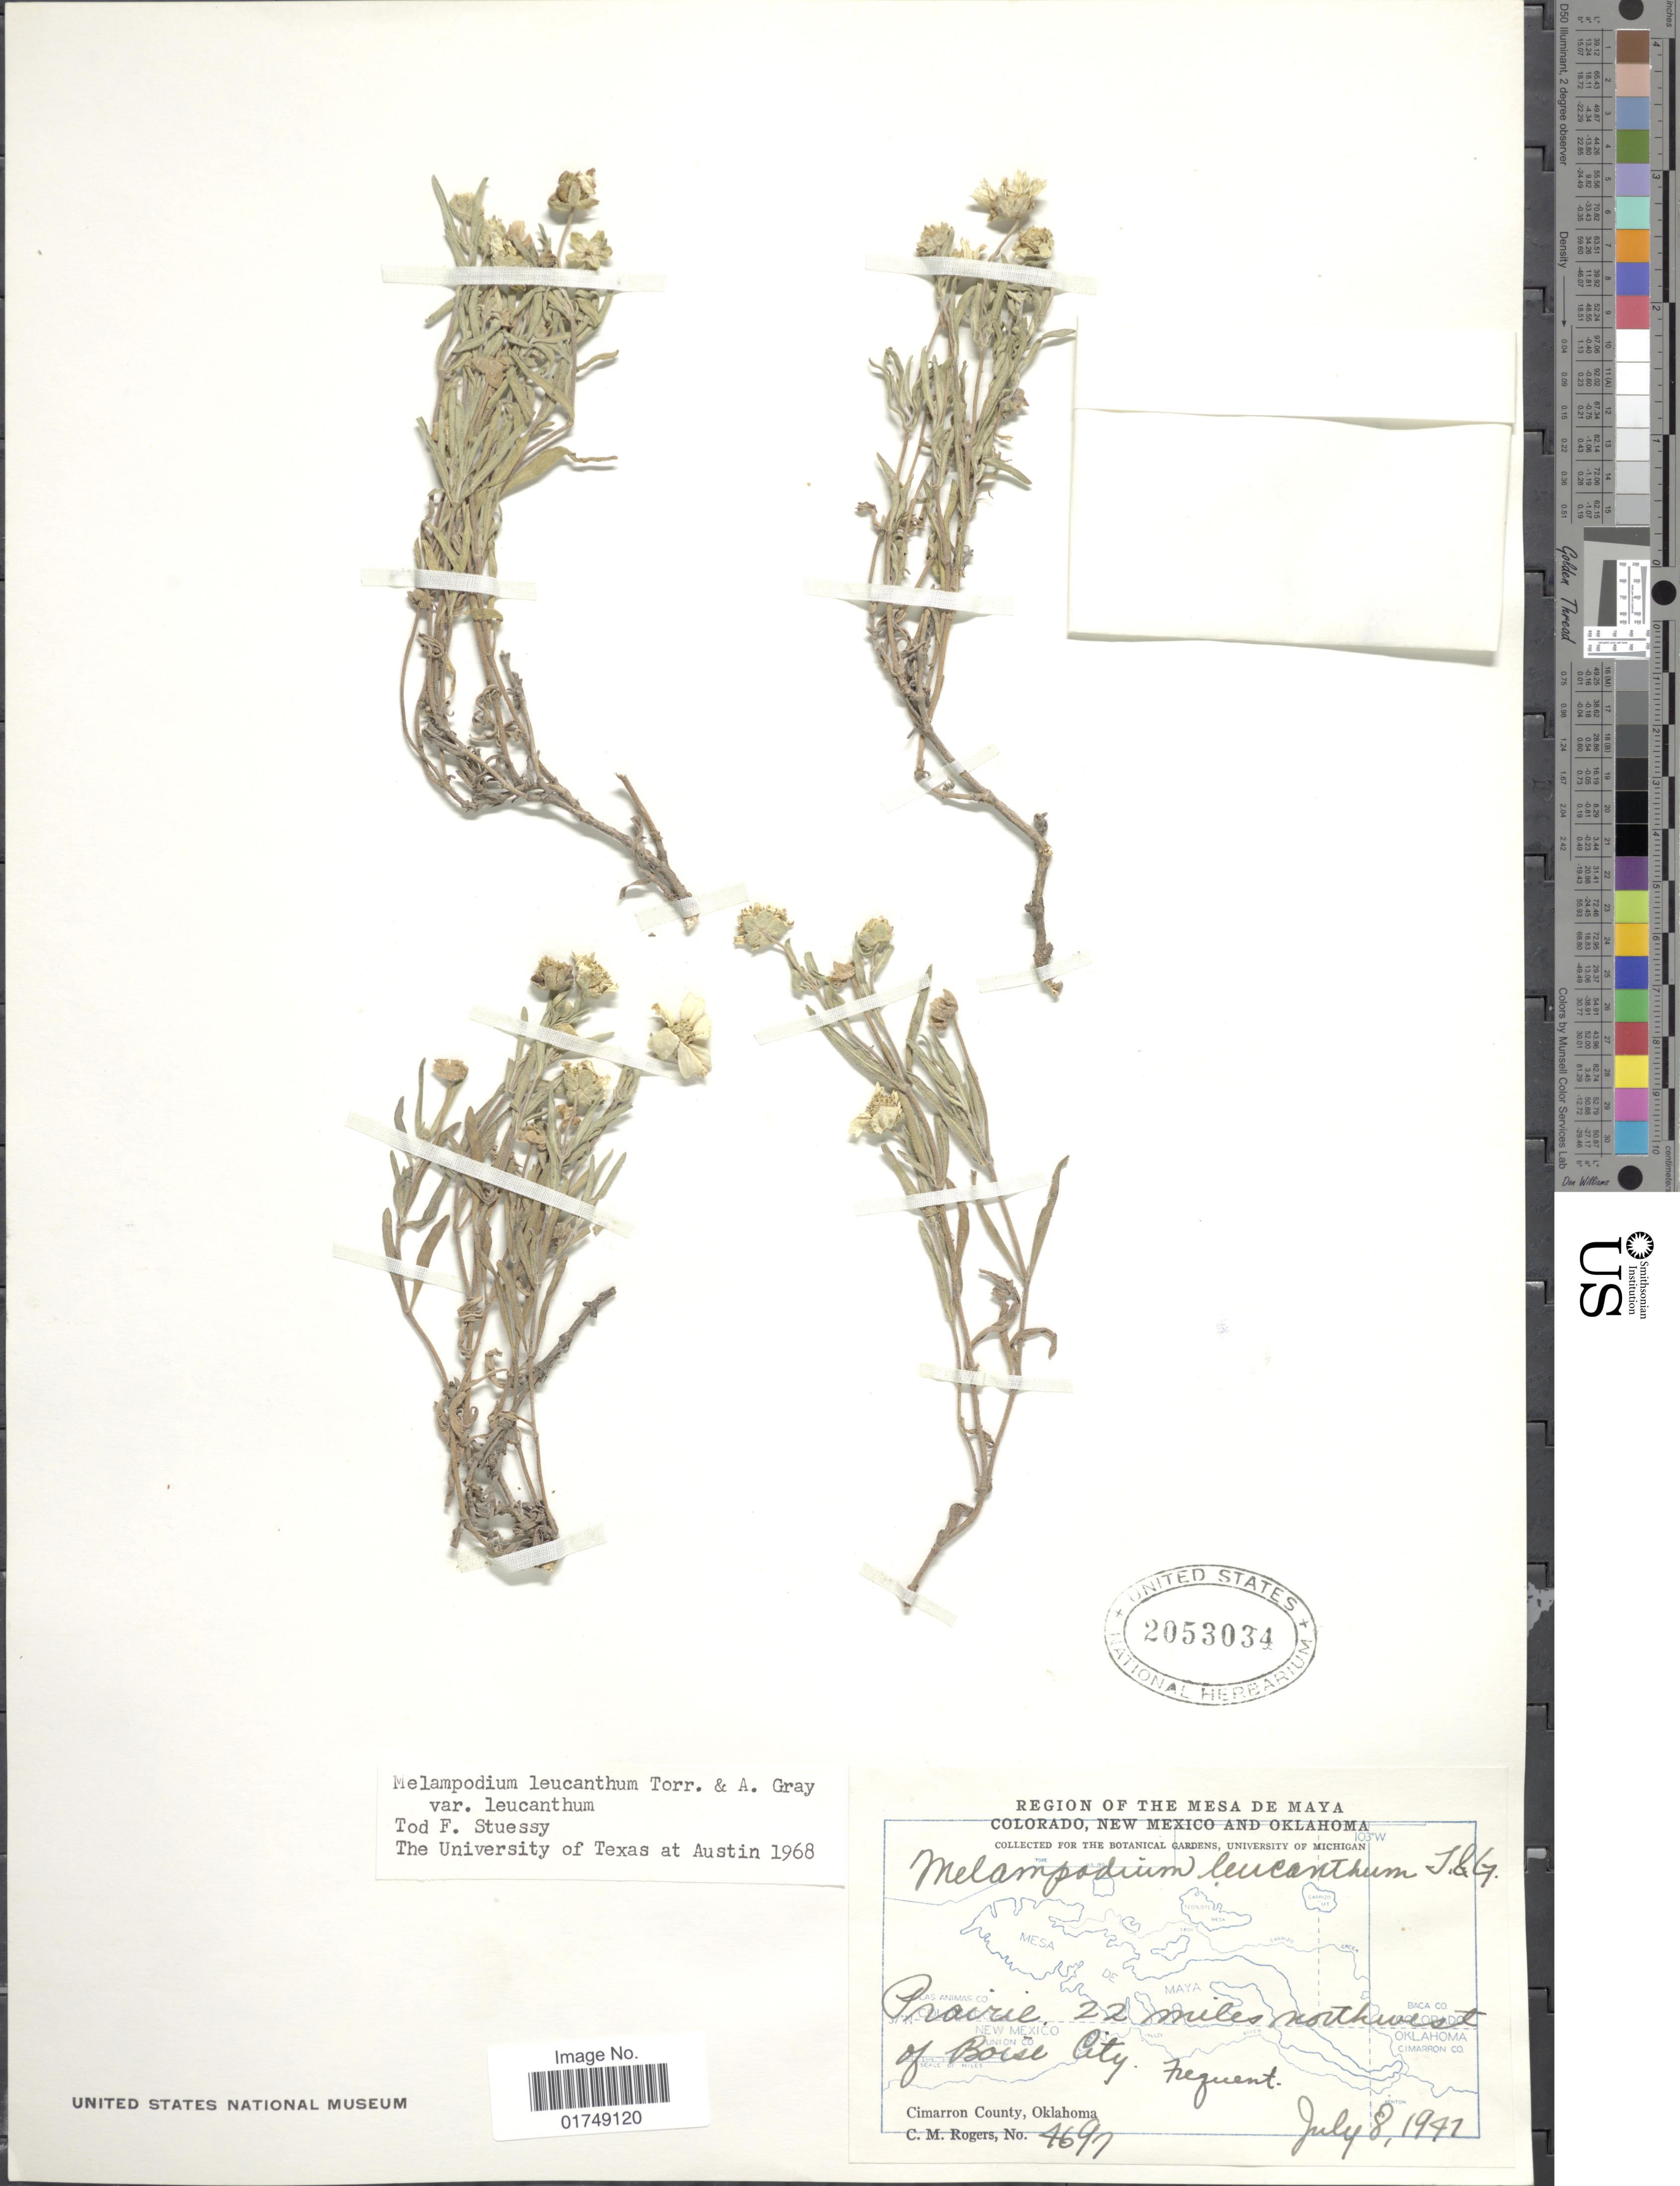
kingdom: Plantae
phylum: Tracheophyta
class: Magnoliopsida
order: Asterales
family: Asteraceae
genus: Melampodium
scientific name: Melampodium leucanthum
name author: Torr. & A. Gray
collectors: C. M. Rogers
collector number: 4697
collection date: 1947-07-08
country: United States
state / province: Oklahoma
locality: Region of the Mesa de Maya, 22 miles northwest of Boise City, Cimarron County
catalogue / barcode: US 2053034